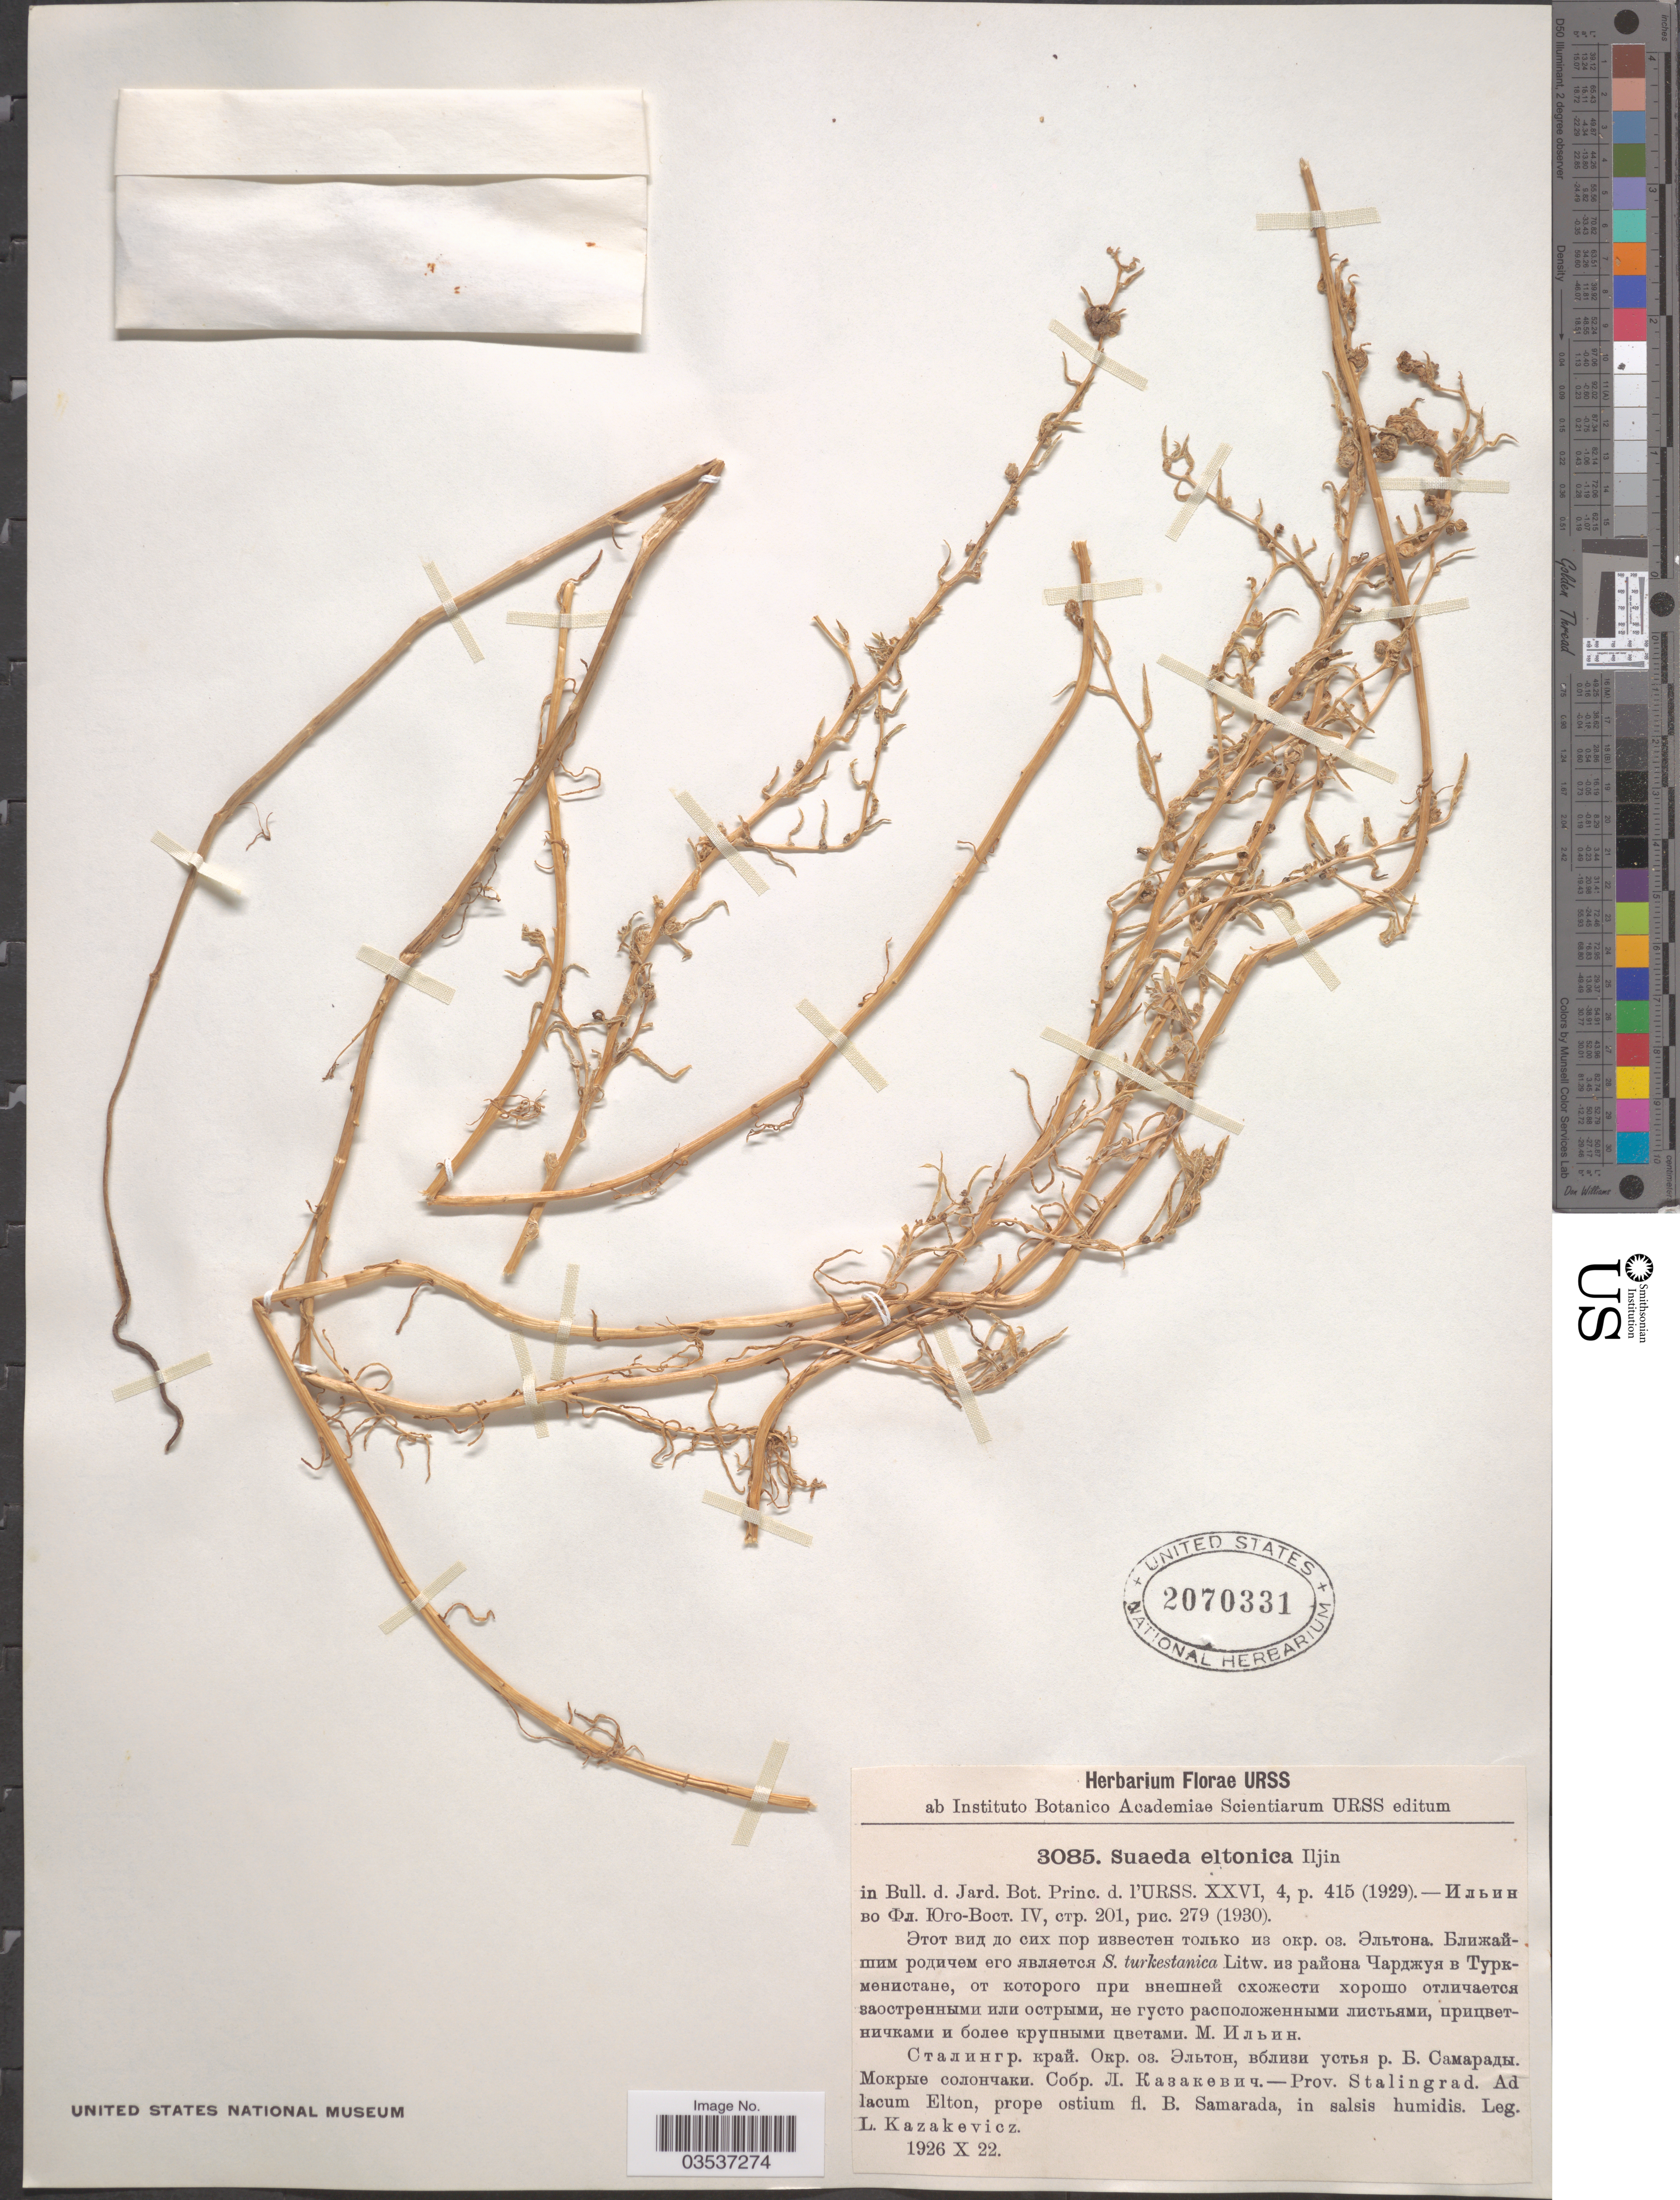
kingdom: Plantae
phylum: Tracheophyta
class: Magnoliopsida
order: Caryophyllales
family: Amaranthaceae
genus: Suaeda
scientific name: Suaeda eltonica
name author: Iljin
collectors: L. Kazakevicz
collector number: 3085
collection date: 1926-10-22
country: Russian Federation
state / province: Volgograd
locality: Prov. Stalingrad. Ad lacum Elton, prope ostium fl. B. Samarada.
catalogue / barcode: US 2070331